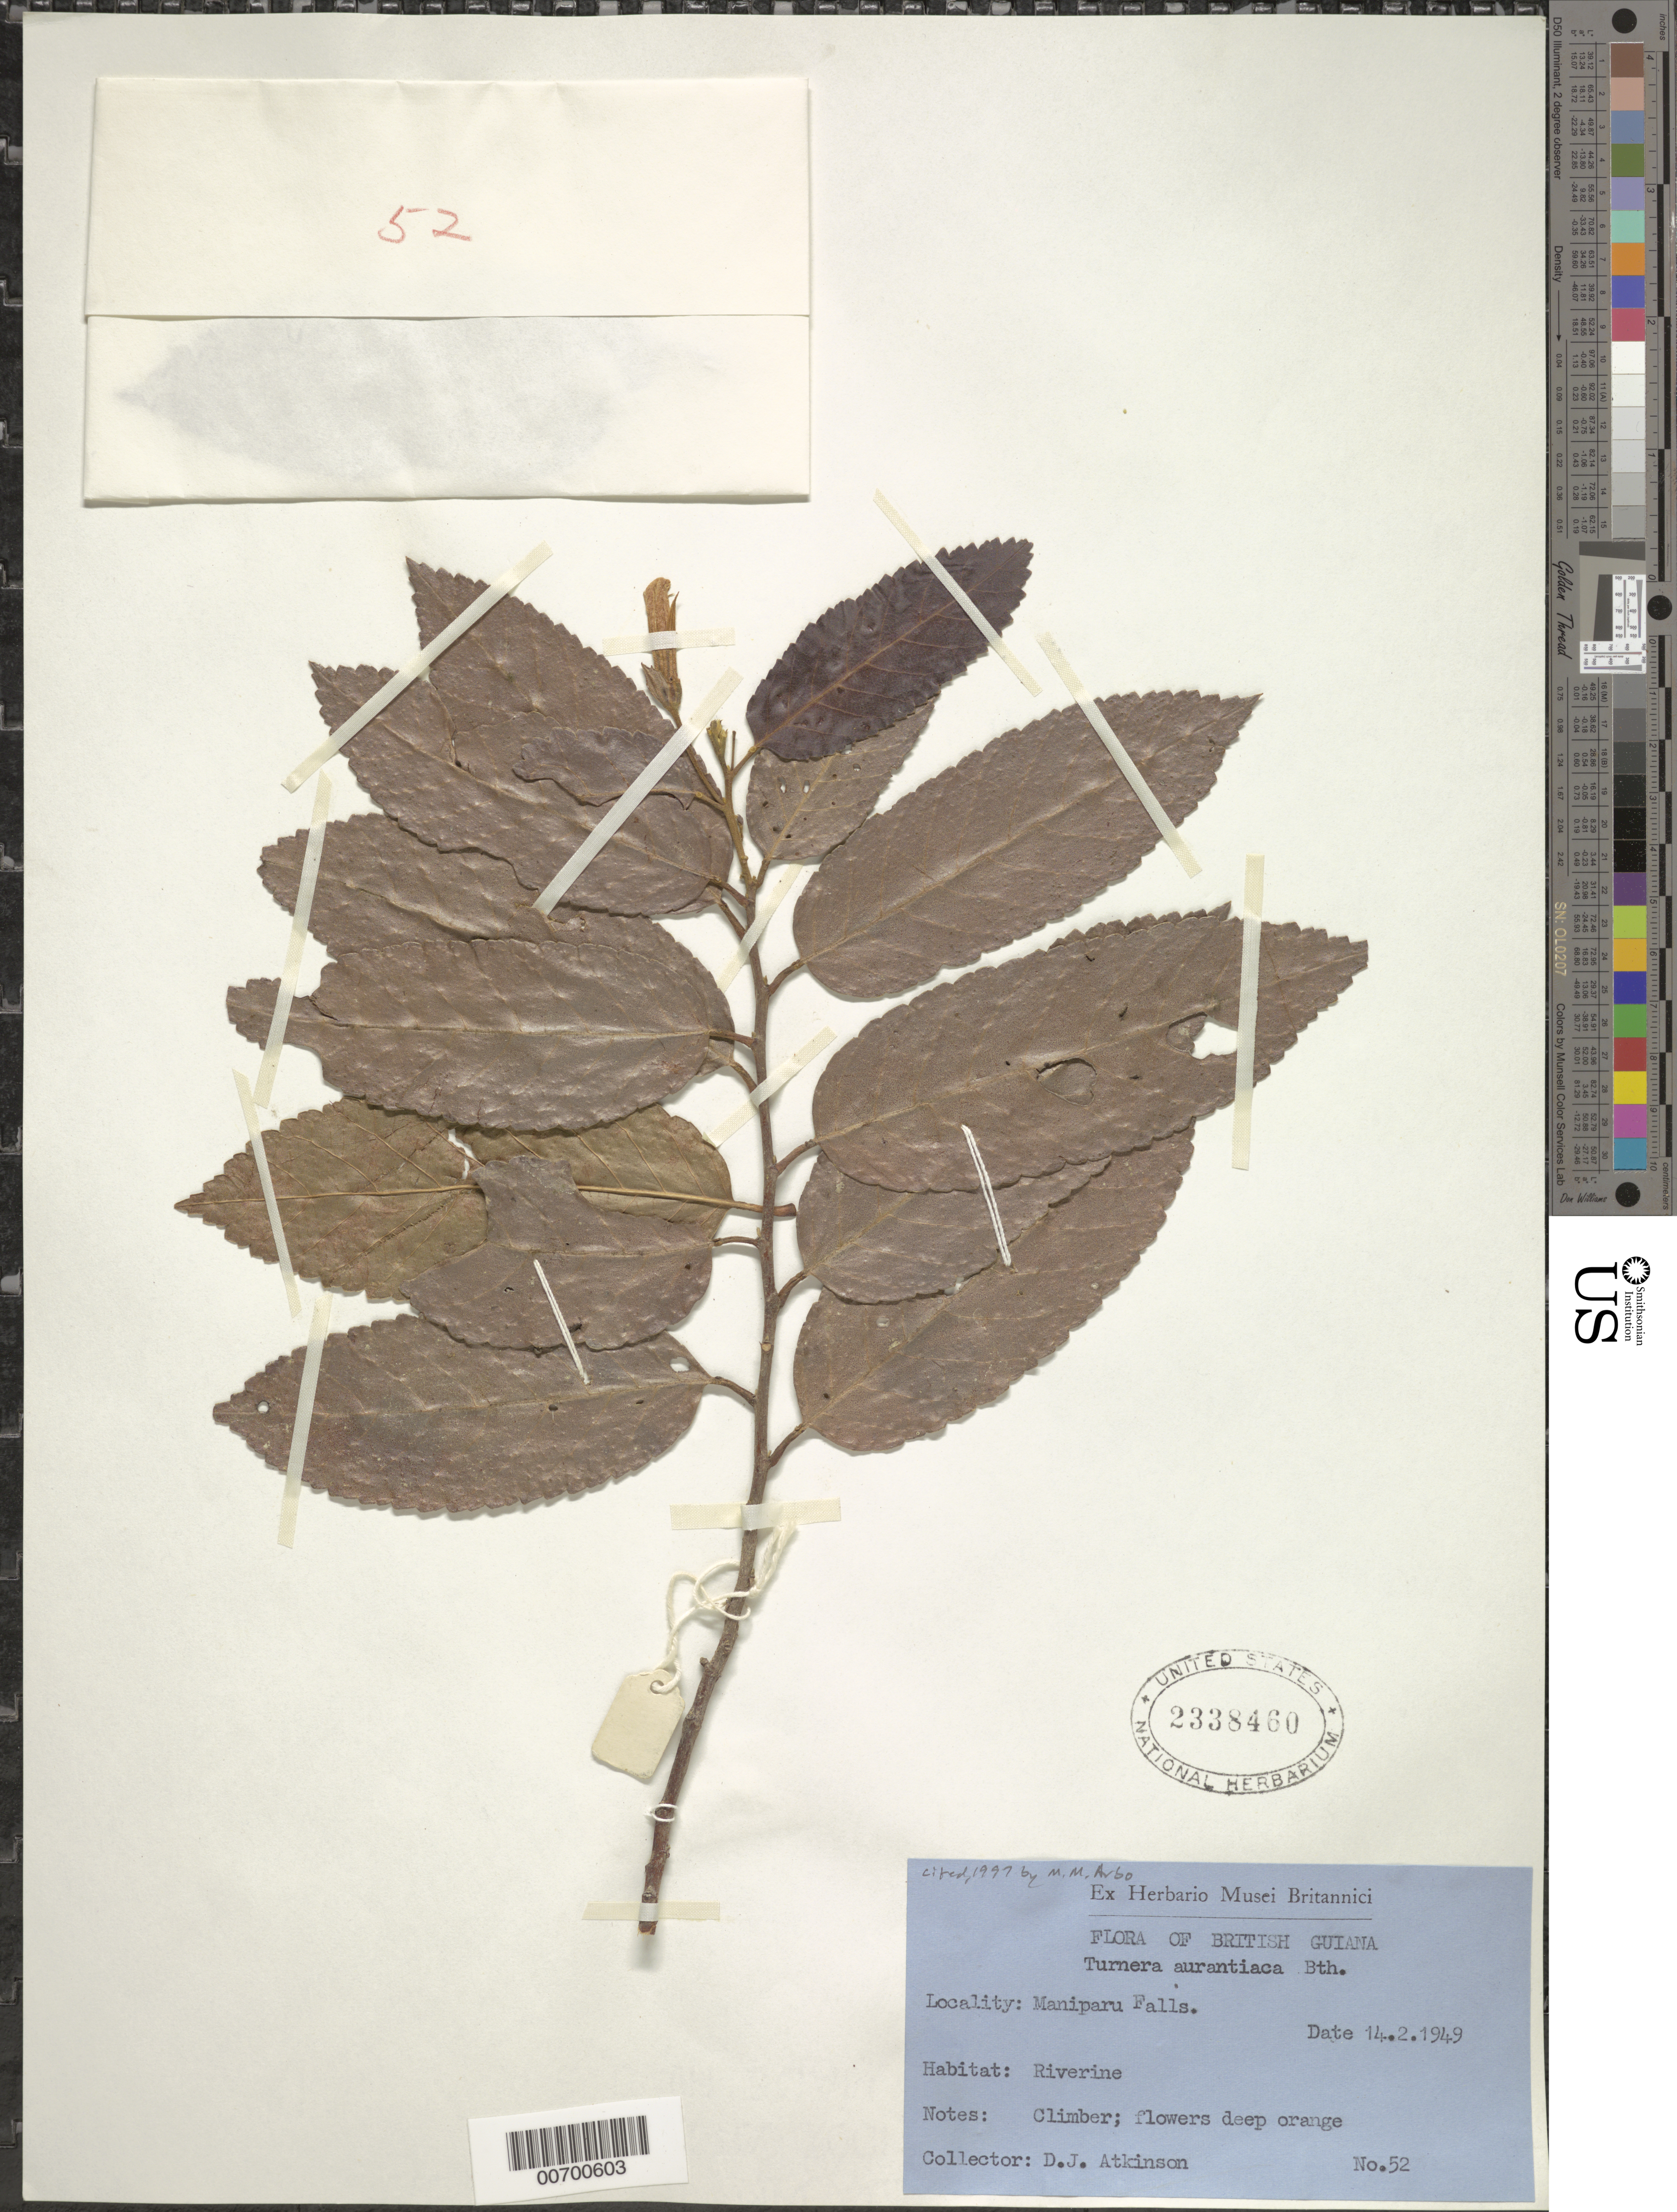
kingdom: Plantae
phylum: Tracheophyta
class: Magnoliopsida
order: Malpighiales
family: Turneraceae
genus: Turnera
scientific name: Turnera aurantiaca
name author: Benth.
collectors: D. Atkinson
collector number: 52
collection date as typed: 14-Feb-49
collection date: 1949-02-14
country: Guyana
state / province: Potaro-Siparuni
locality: Maniparu Falls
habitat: Riverine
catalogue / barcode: US 2338460